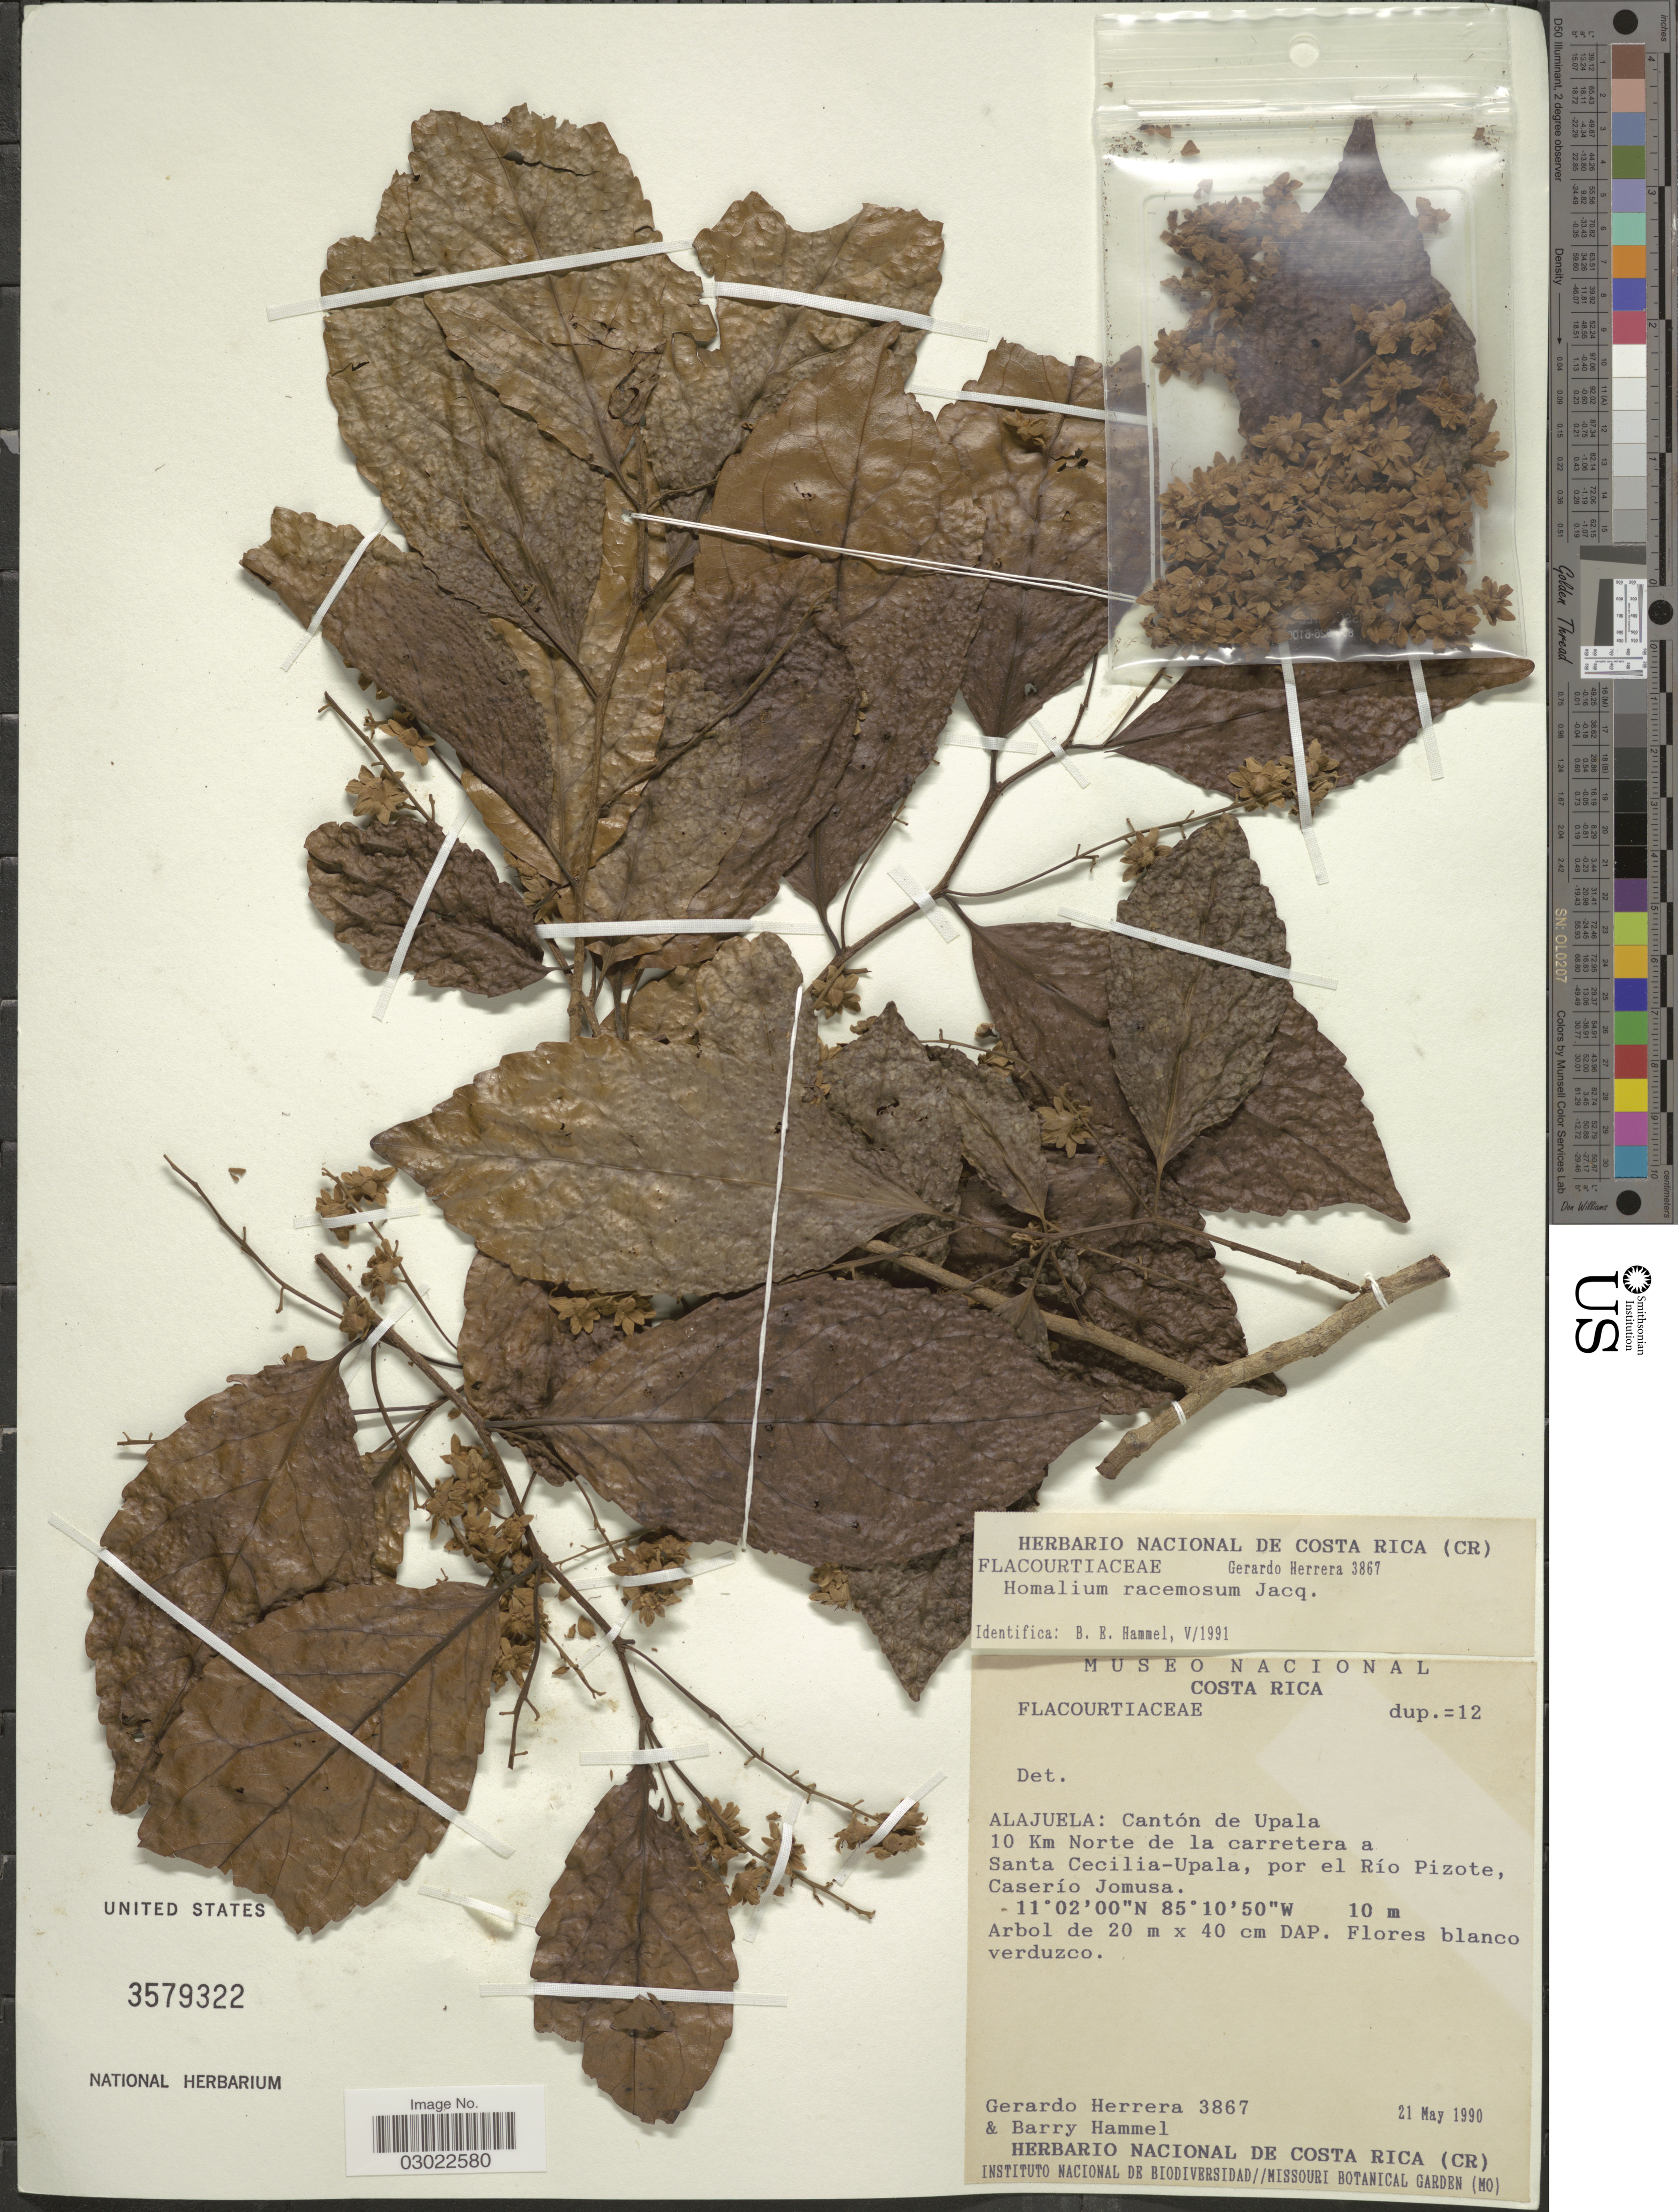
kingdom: Plantae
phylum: Tracheophyta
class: Magnoliopsida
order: Malpighiales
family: Salicaceae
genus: Homalium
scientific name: Homalium racemosum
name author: Jacq.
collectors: G. Herrera & B. Hammel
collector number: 3867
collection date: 1990-05-21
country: Costa Rica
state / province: Alajuela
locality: Cantón de Upala 10 Km Norte de la carretera a Santa Cecilia-Upala, por el Río Pizote Caserío Jomusa.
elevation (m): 10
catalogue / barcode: US 3579322